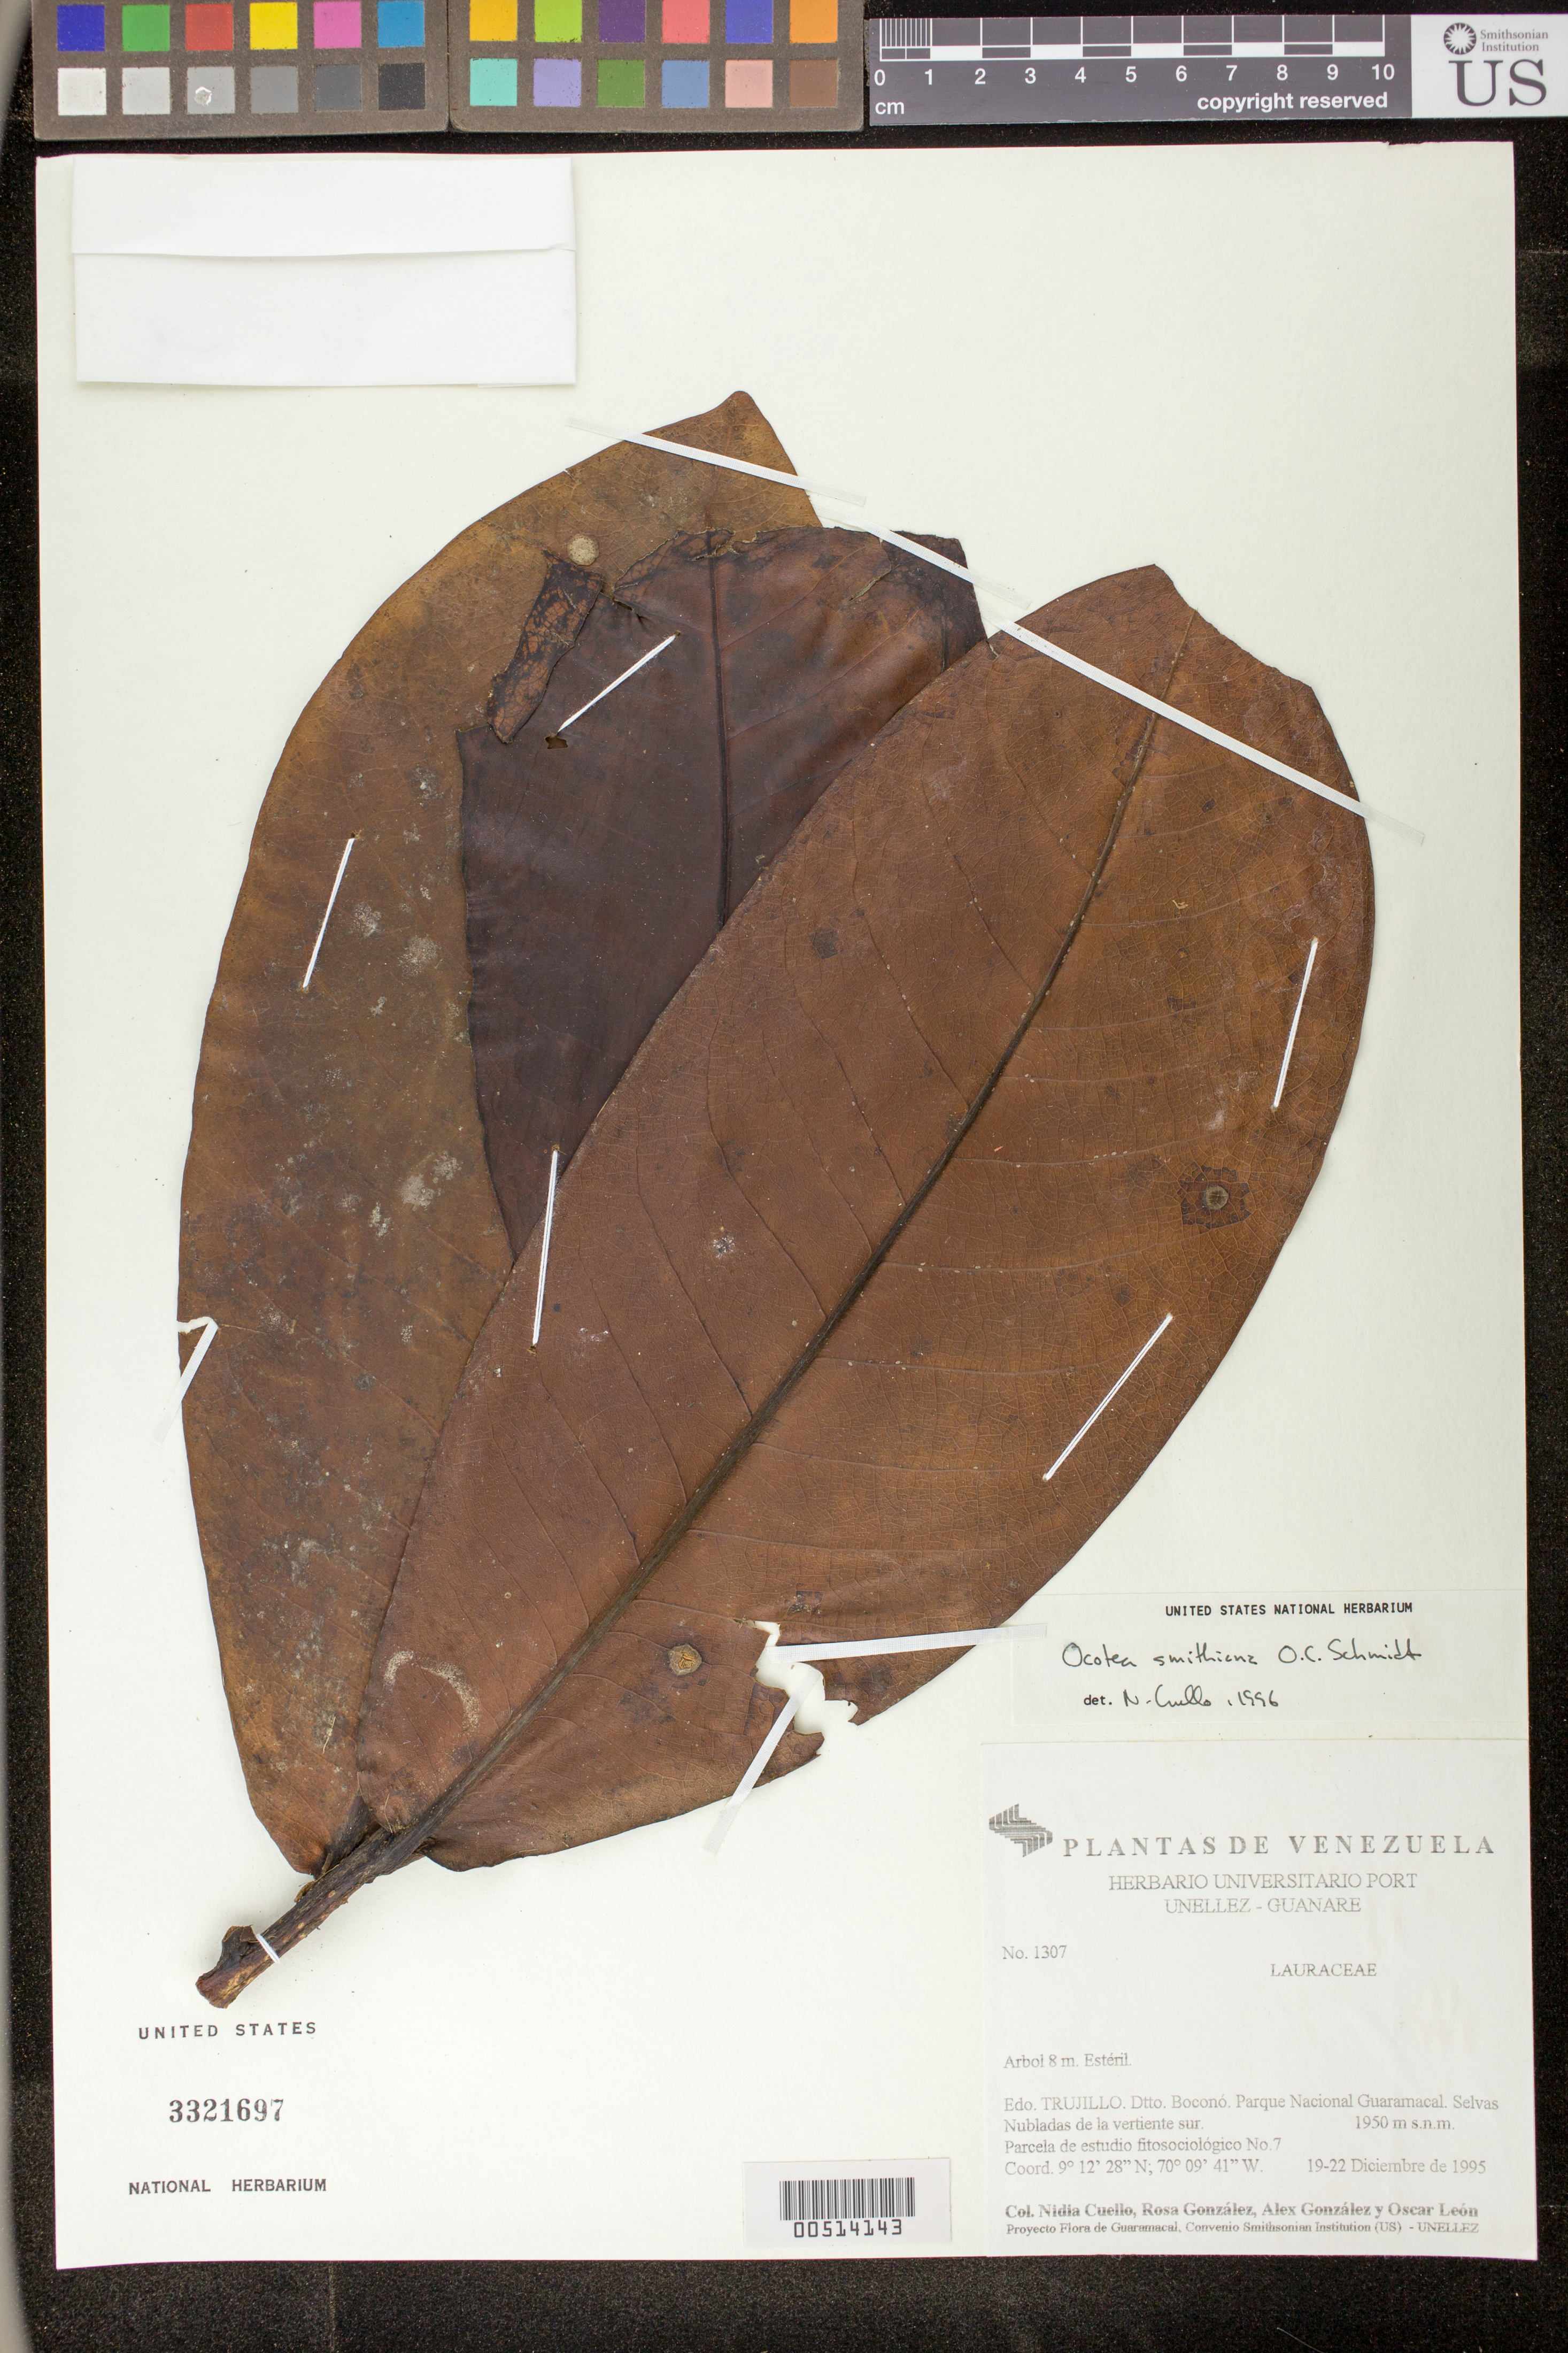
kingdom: Plantae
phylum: Tracheophyta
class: Magnoliopsida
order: Laurales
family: Lauraceae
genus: Andea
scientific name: Andea sp. a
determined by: Dorr, L. J., (BOT), Smithsonian Institution - National Museum of Natural History (UNITED STATES)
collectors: N. L. Cuello, R. González, A. Gonzáles & O. León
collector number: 1307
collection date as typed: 19 Dec 1995 to 22 Dec 1995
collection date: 1995-12-19/1995-12-22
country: Venezuela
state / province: Trujillo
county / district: Boconó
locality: Parque Nacional Guaramacal, vertiente S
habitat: elvas Nubladas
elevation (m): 1950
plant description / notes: PORT, US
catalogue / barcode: US 3321697